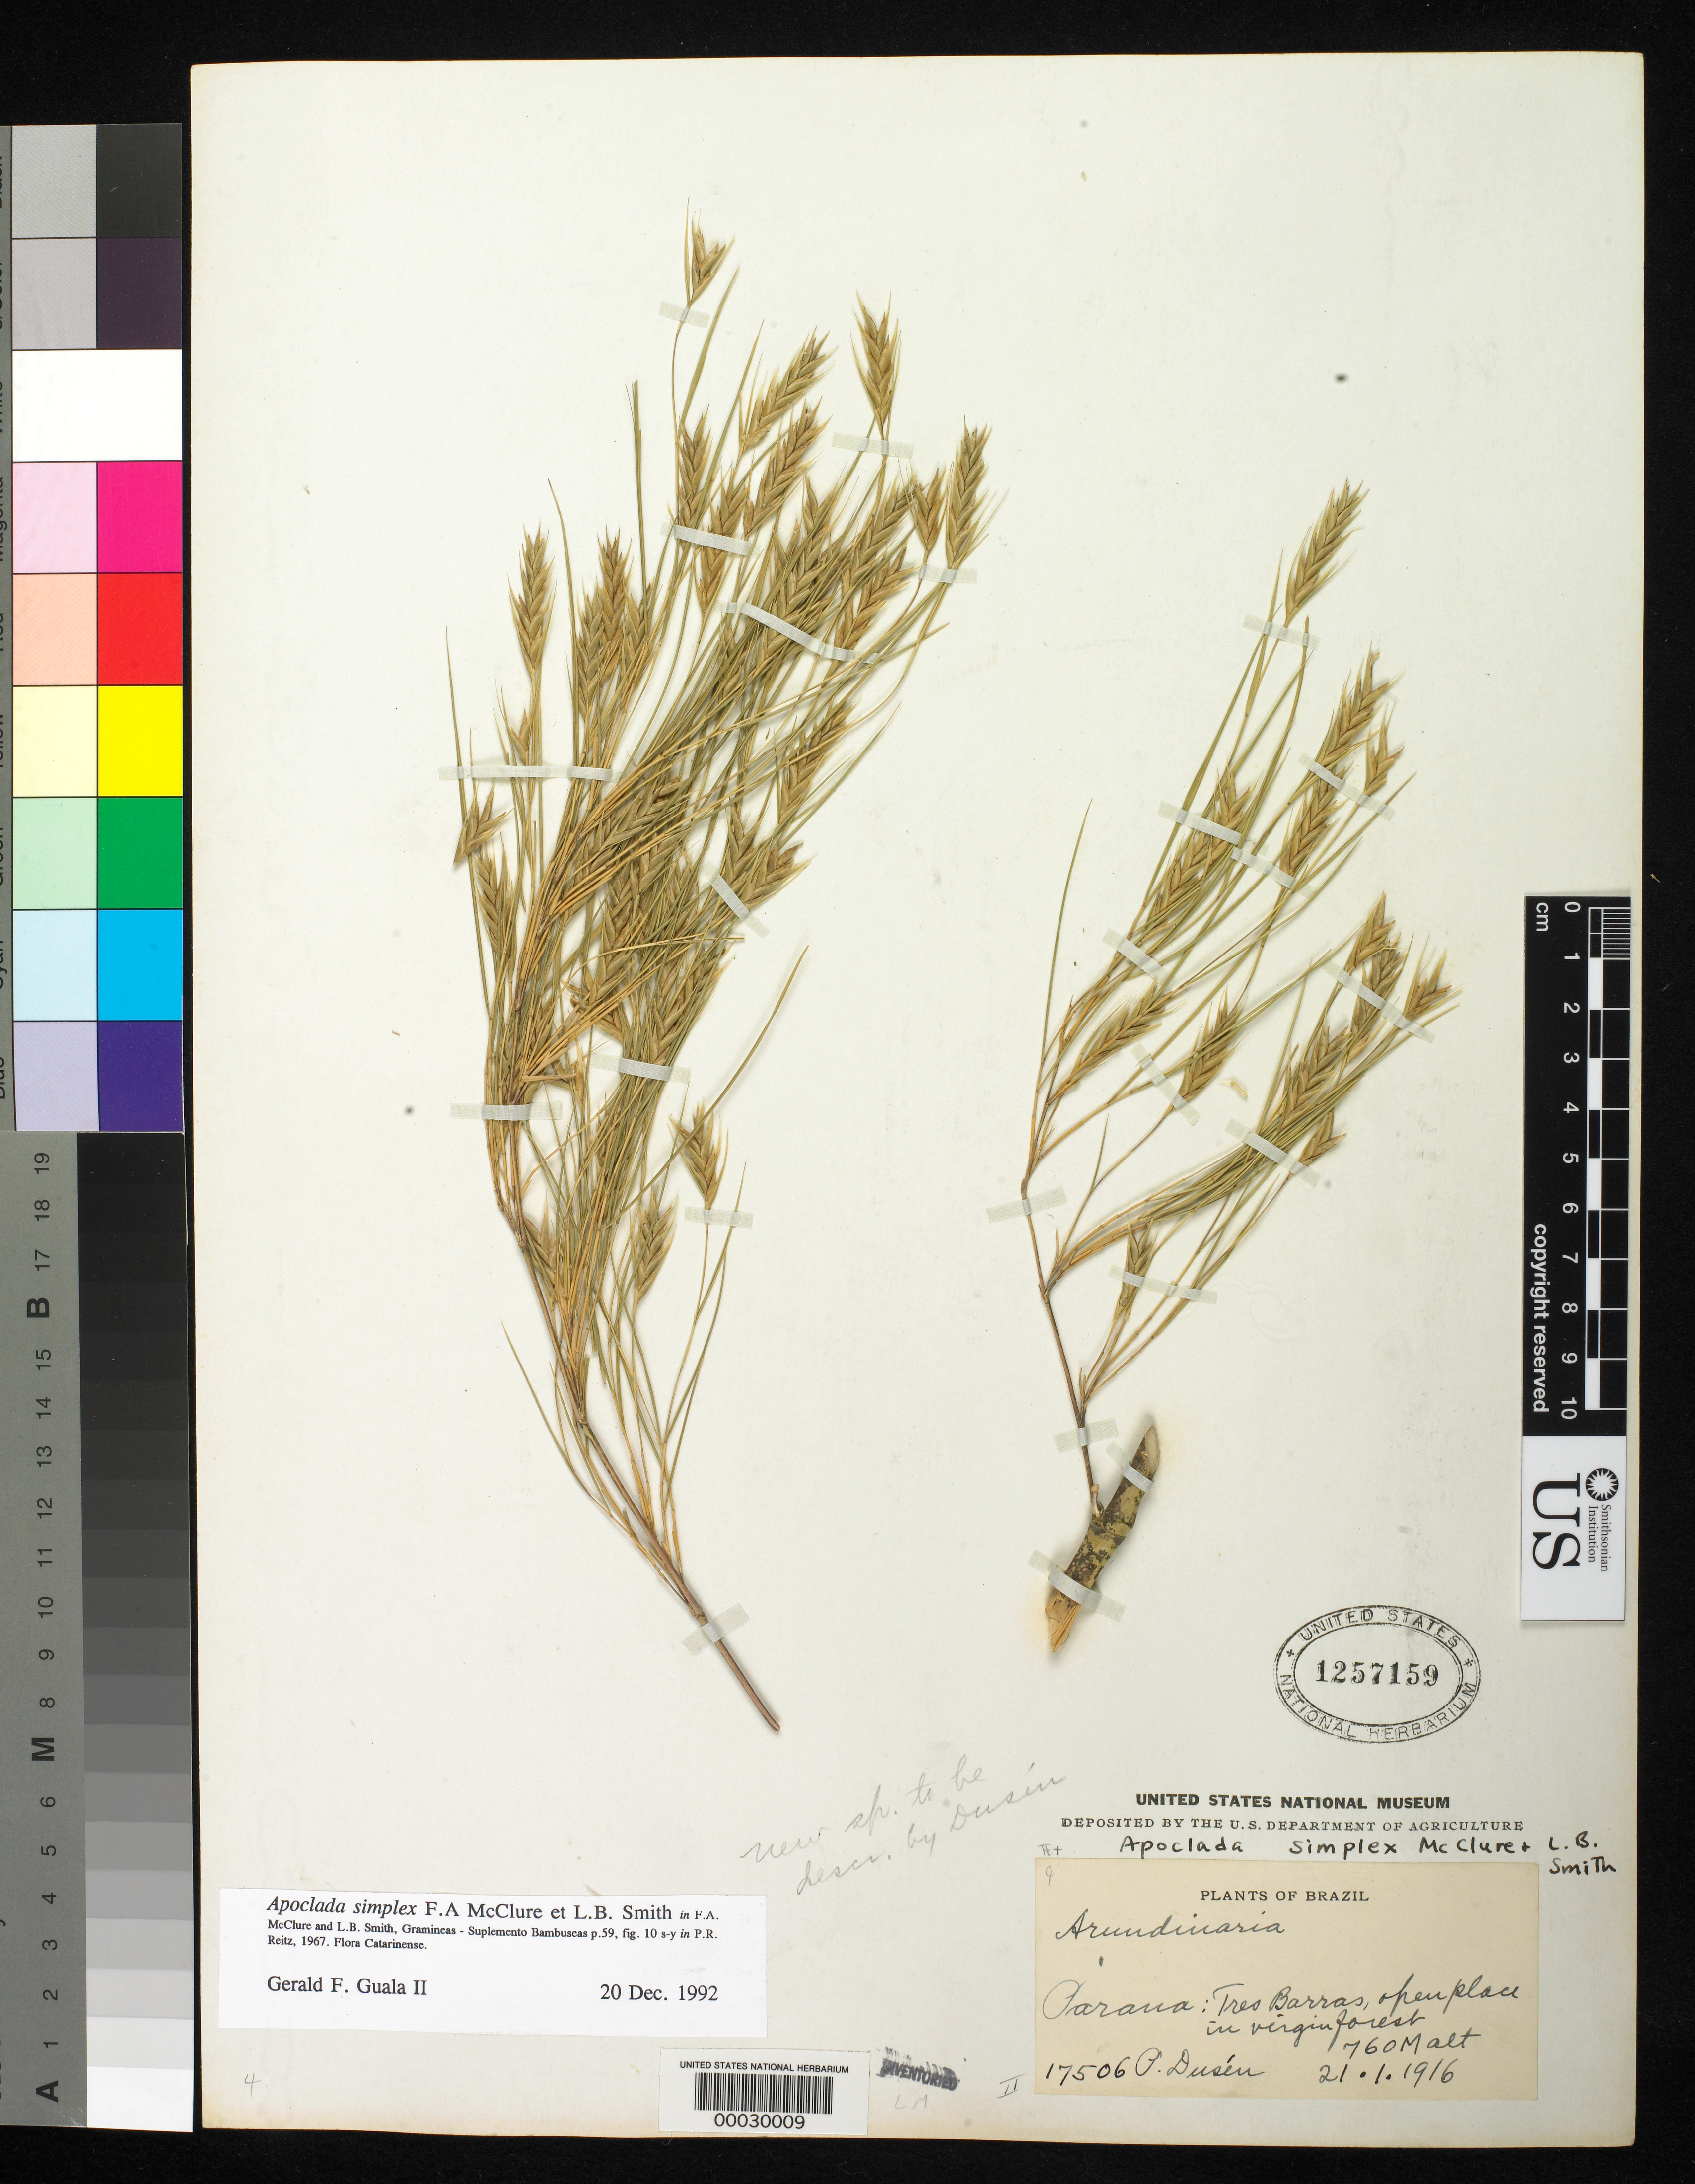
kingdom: Plantae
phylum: Tracheophyta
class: Liliopsida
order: Poales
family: Poaceae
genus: Apoclada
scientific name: Apoclada simplex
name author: McClure & L.B. Sm. in Reitz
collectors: P. Dusén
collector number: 17506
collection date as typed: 21 Jan 1916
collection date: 1916-01-21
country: Brazil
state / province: Paraná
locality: Tres barras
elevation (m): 760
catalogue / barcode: US 1257159